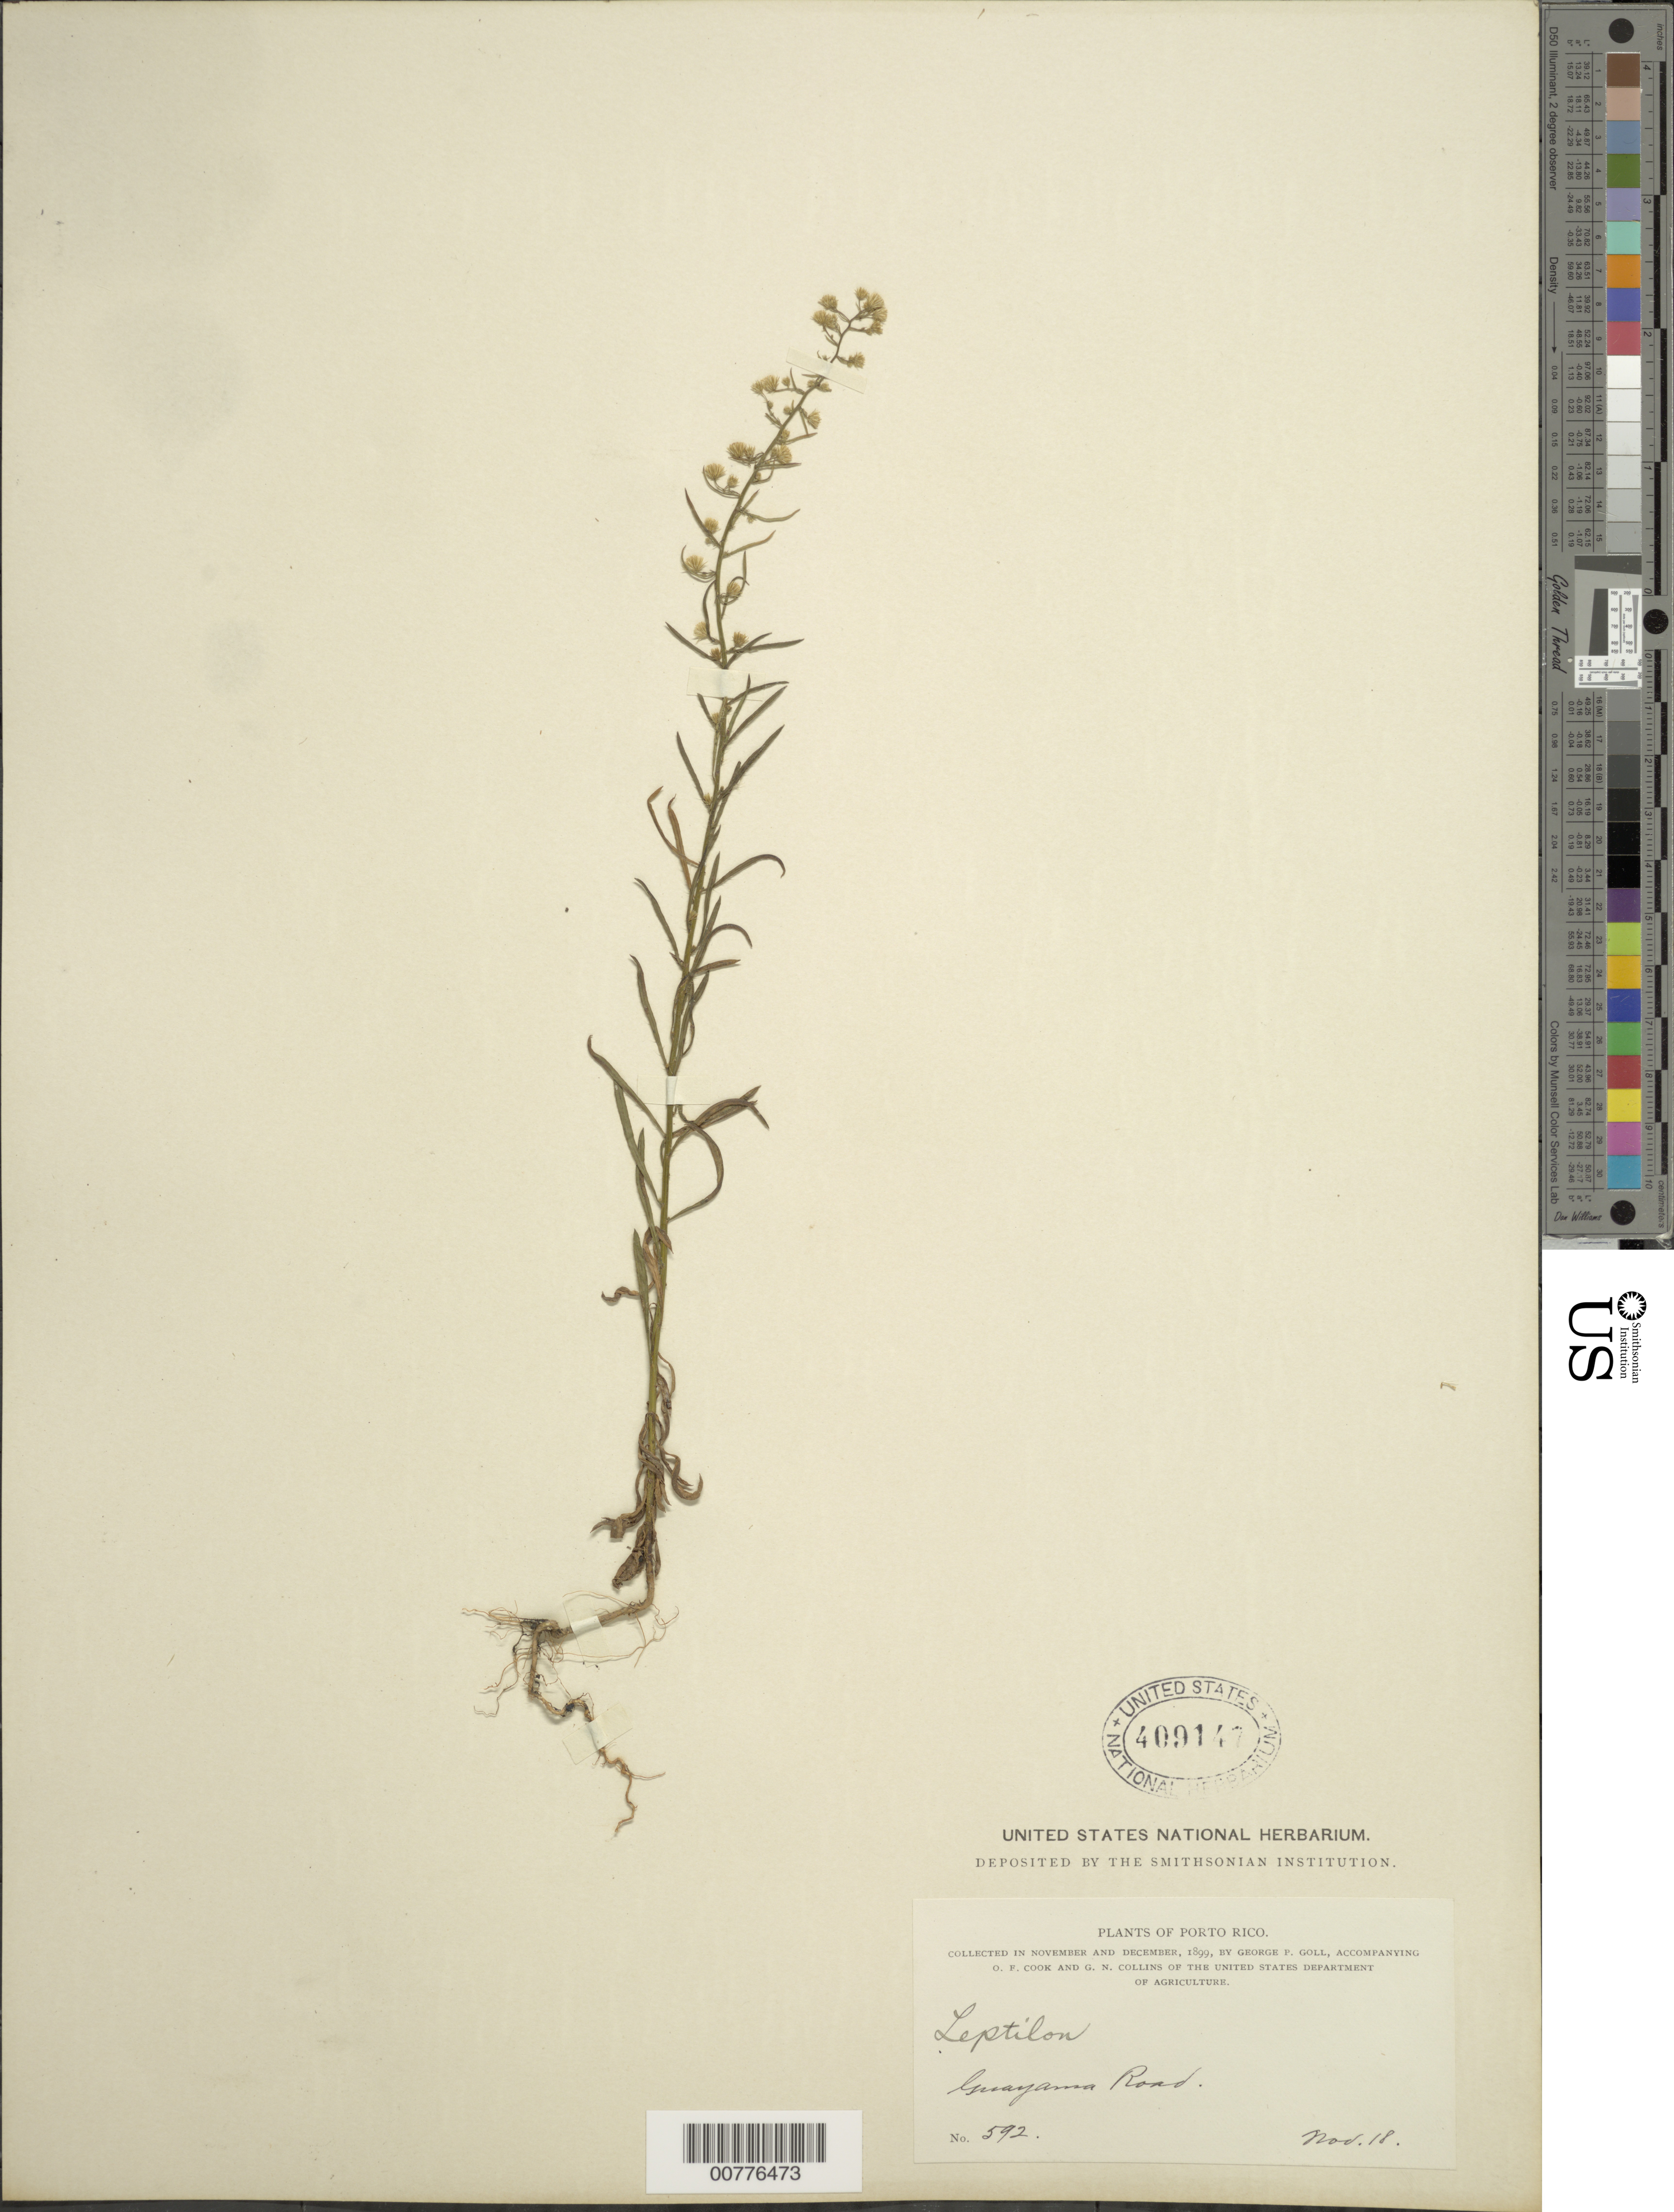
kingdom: Plantae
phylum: Tracheophyta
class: Magnoliopsida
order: Asterales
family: Asteraceae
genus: Conyza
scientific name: Conyza canadensis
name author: (L.) Cronq.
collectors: G. Goll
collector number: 592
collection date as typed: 18 Nov 1899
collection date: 1899-11-18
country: Puerto Rico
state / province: Guayama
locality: Guayama Road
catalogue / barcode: US 409147